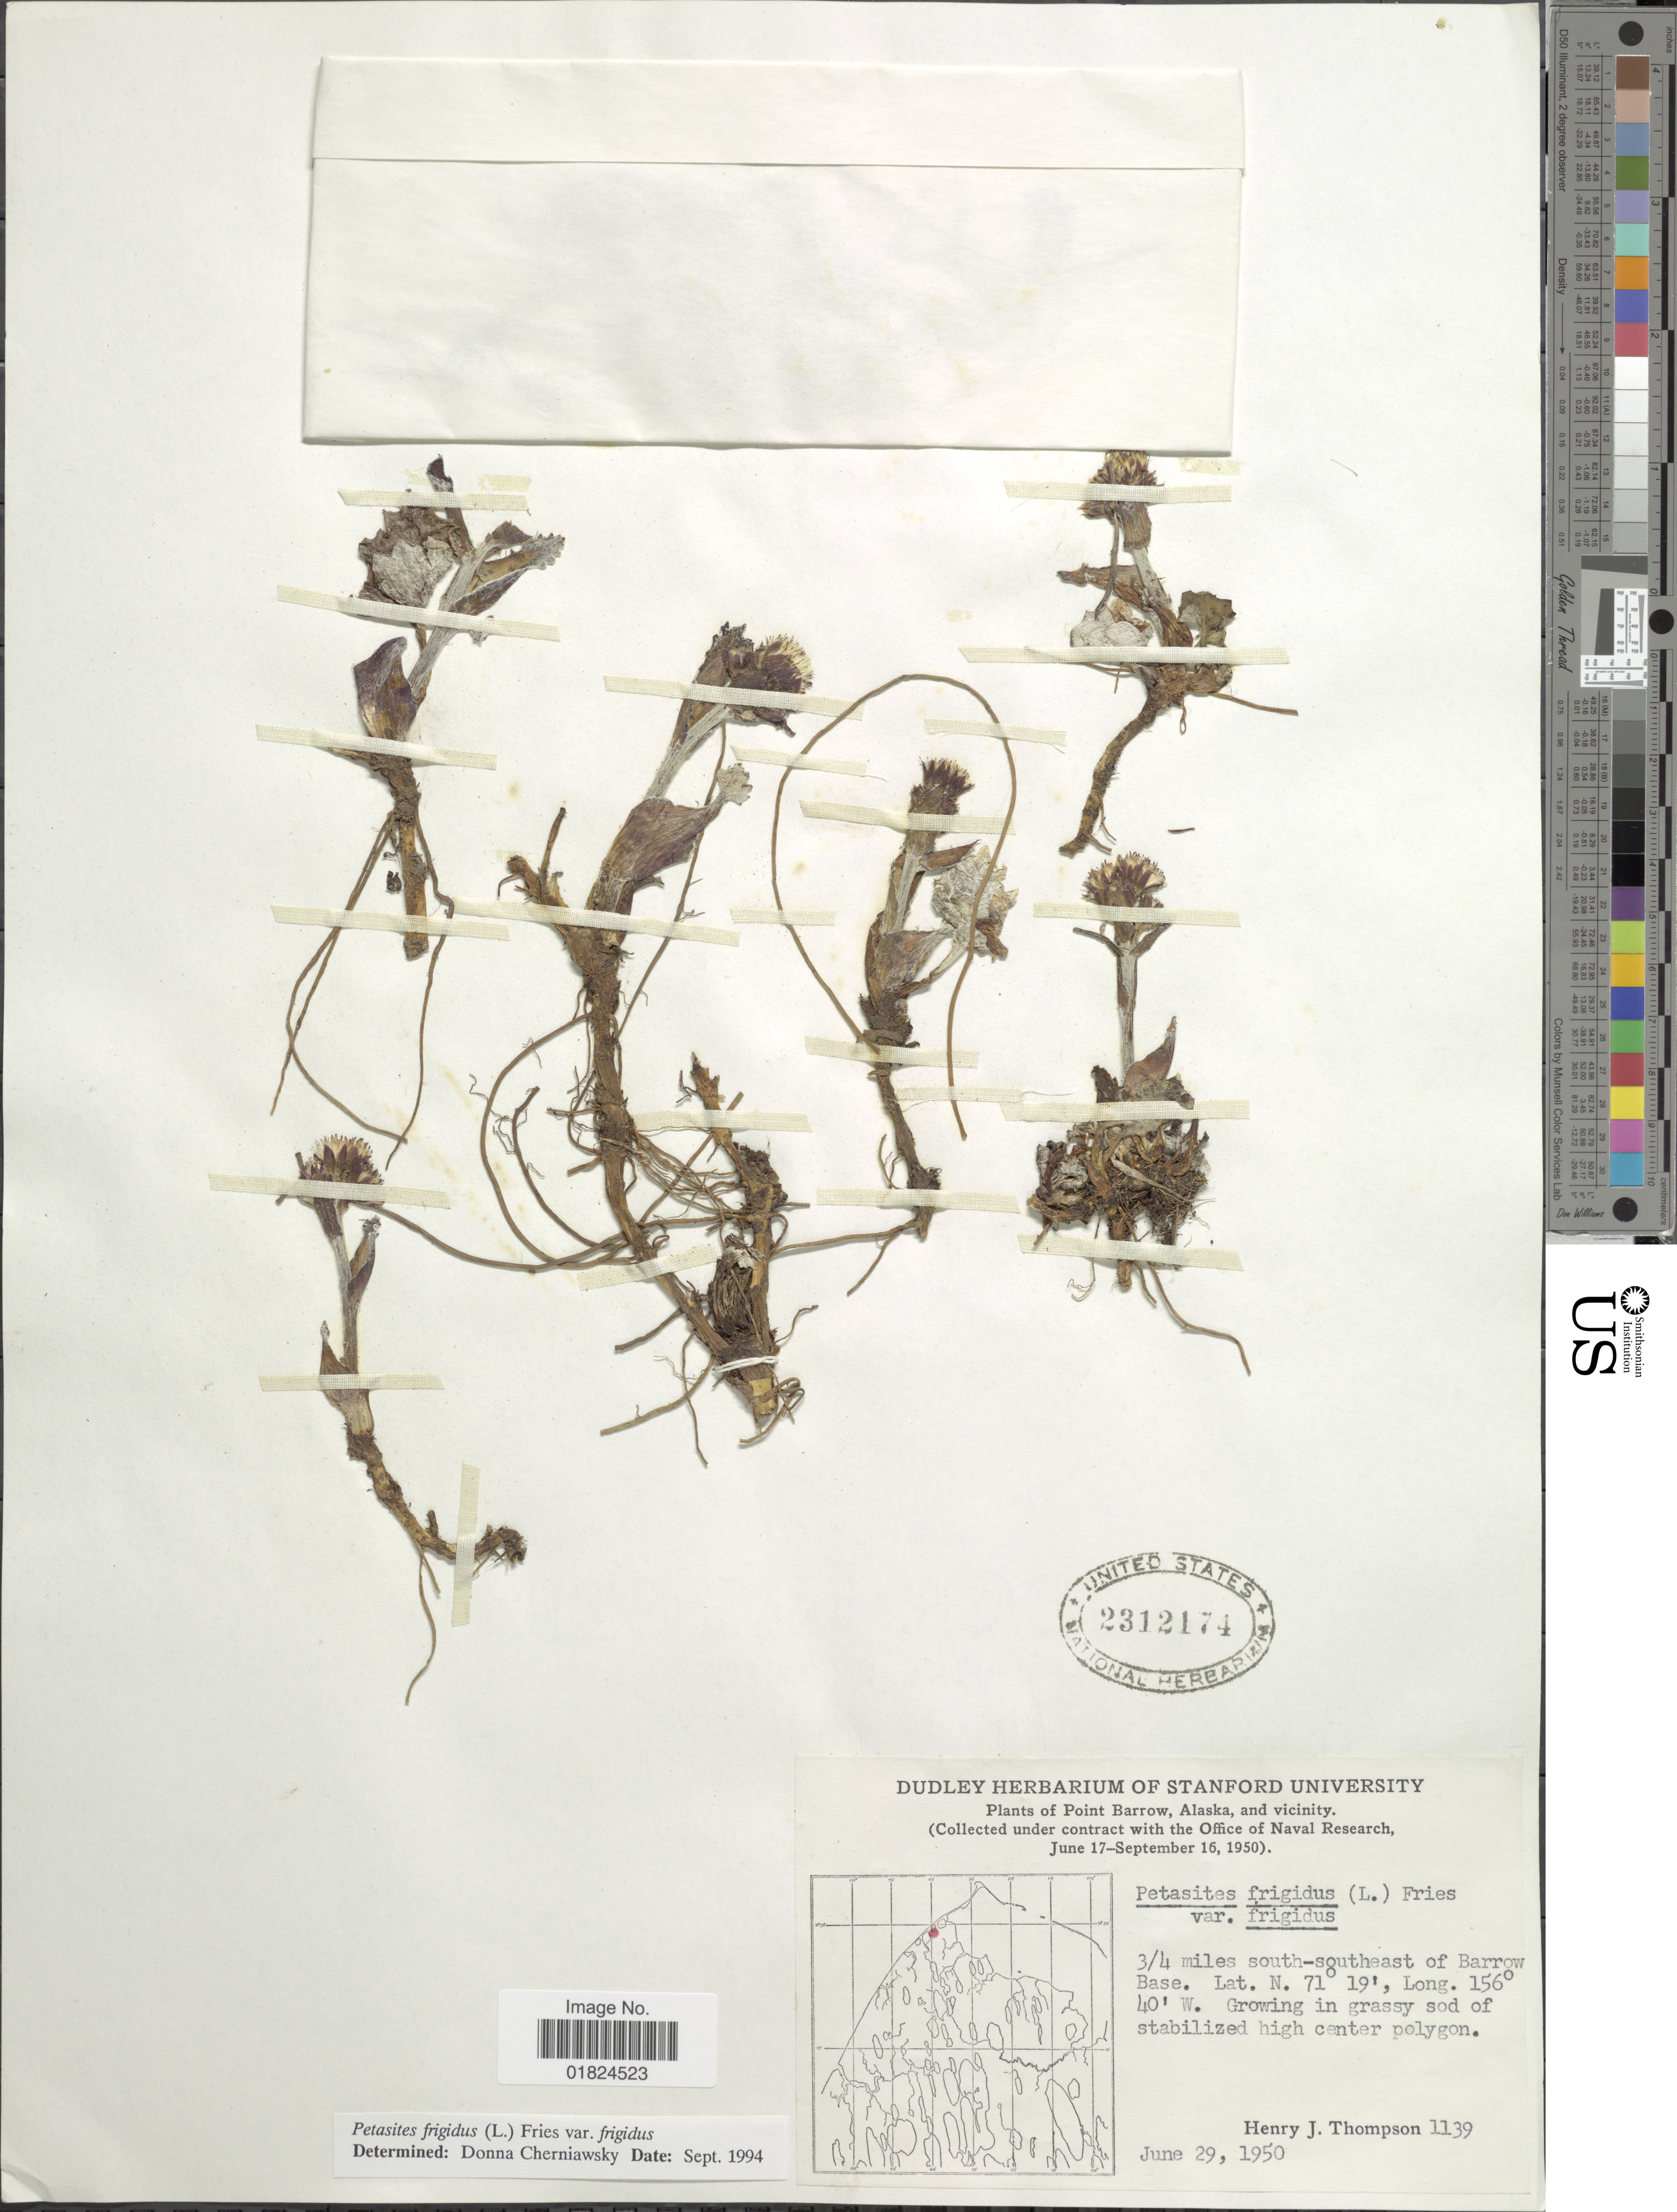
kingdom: Plantae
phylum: Tracheophyta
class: Magnoliopsida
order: Asterales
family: Asteraceae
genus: Petasites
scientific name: Petasites frigidus var. frigidus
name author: (L.) Fr.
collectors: H. J. Thompson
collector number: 1139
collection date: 1950-06-29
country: United States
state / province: Alaska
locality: Point Barrow, and vicinity , 3/4 miles south-southeast of Barrow Base.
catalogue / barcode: US 2312174